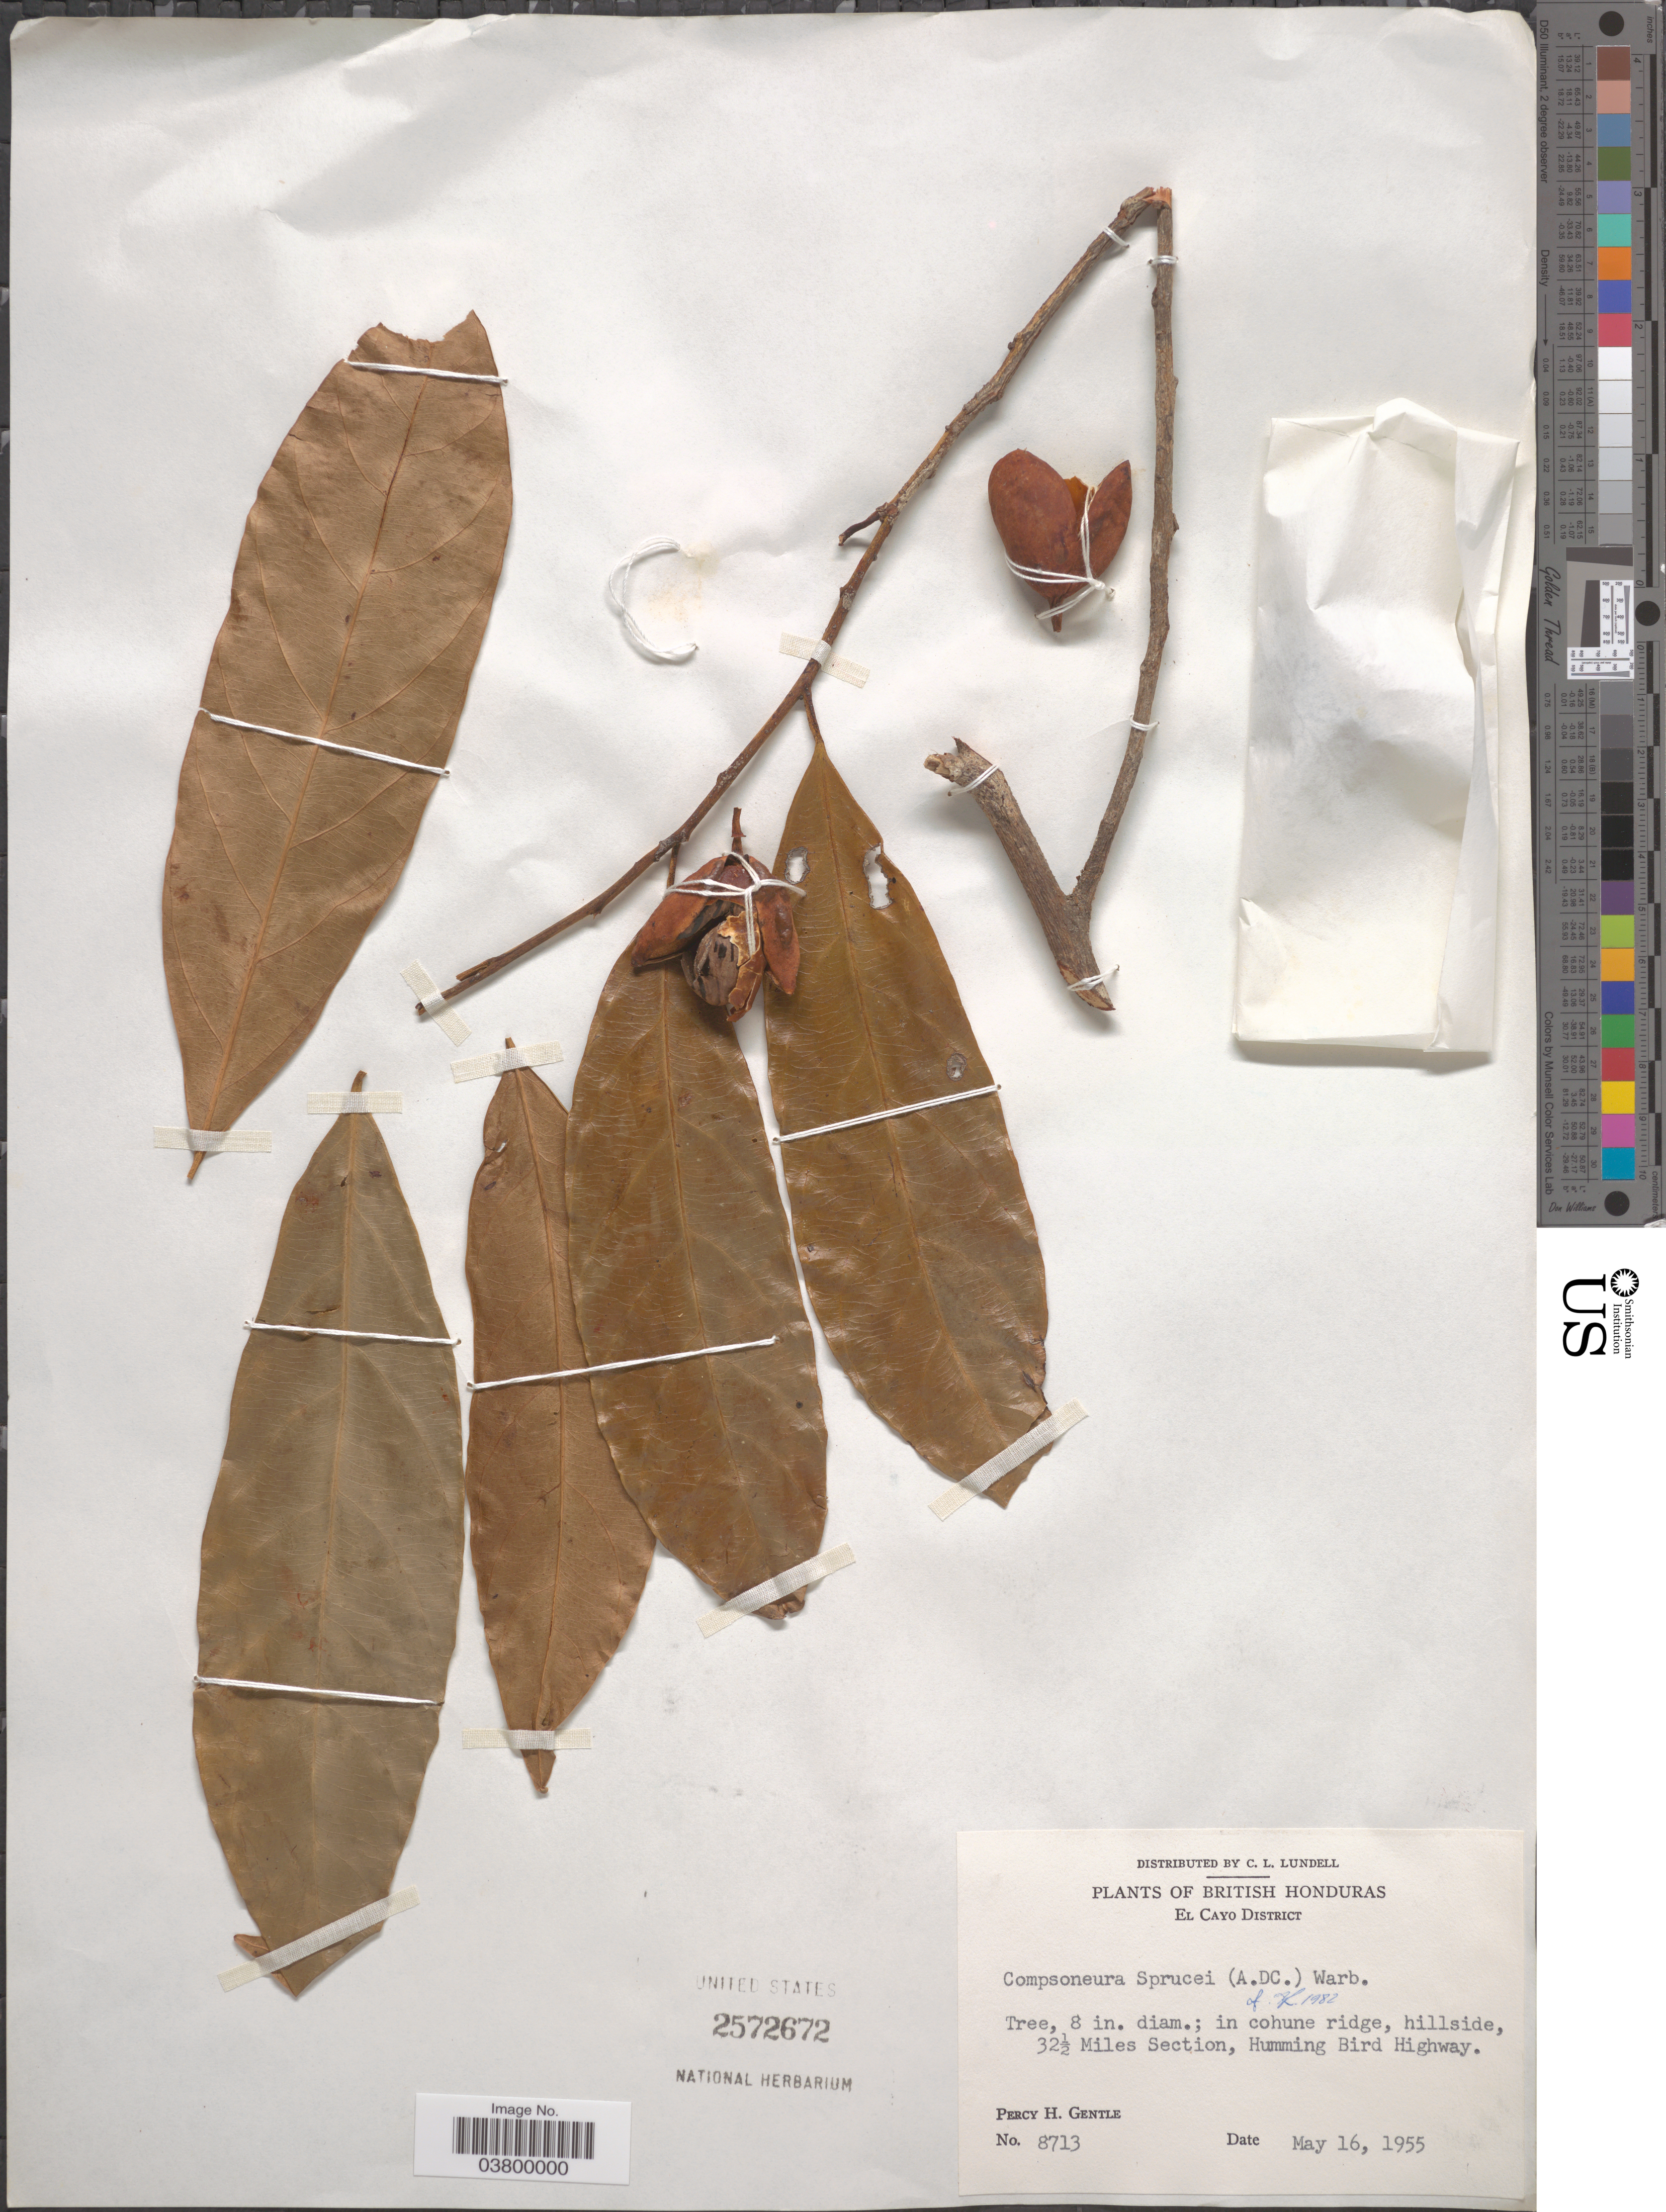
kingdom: Plantae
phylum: Tracheophyta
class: Magnoliopsida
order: Magnoliales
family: Myristicaceae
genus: Compsoneura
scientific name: Compsoneura sprucei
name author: (A. DC.) Warb.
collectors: P. H. Gentle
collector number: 8713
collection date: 1955-05-16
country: Belize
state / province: Cayo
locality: British Honduras. El Cayo District. In cohune ridge, hillside, 32½ Miles Section, Humming Bird Highway.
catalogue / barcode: US 2572672